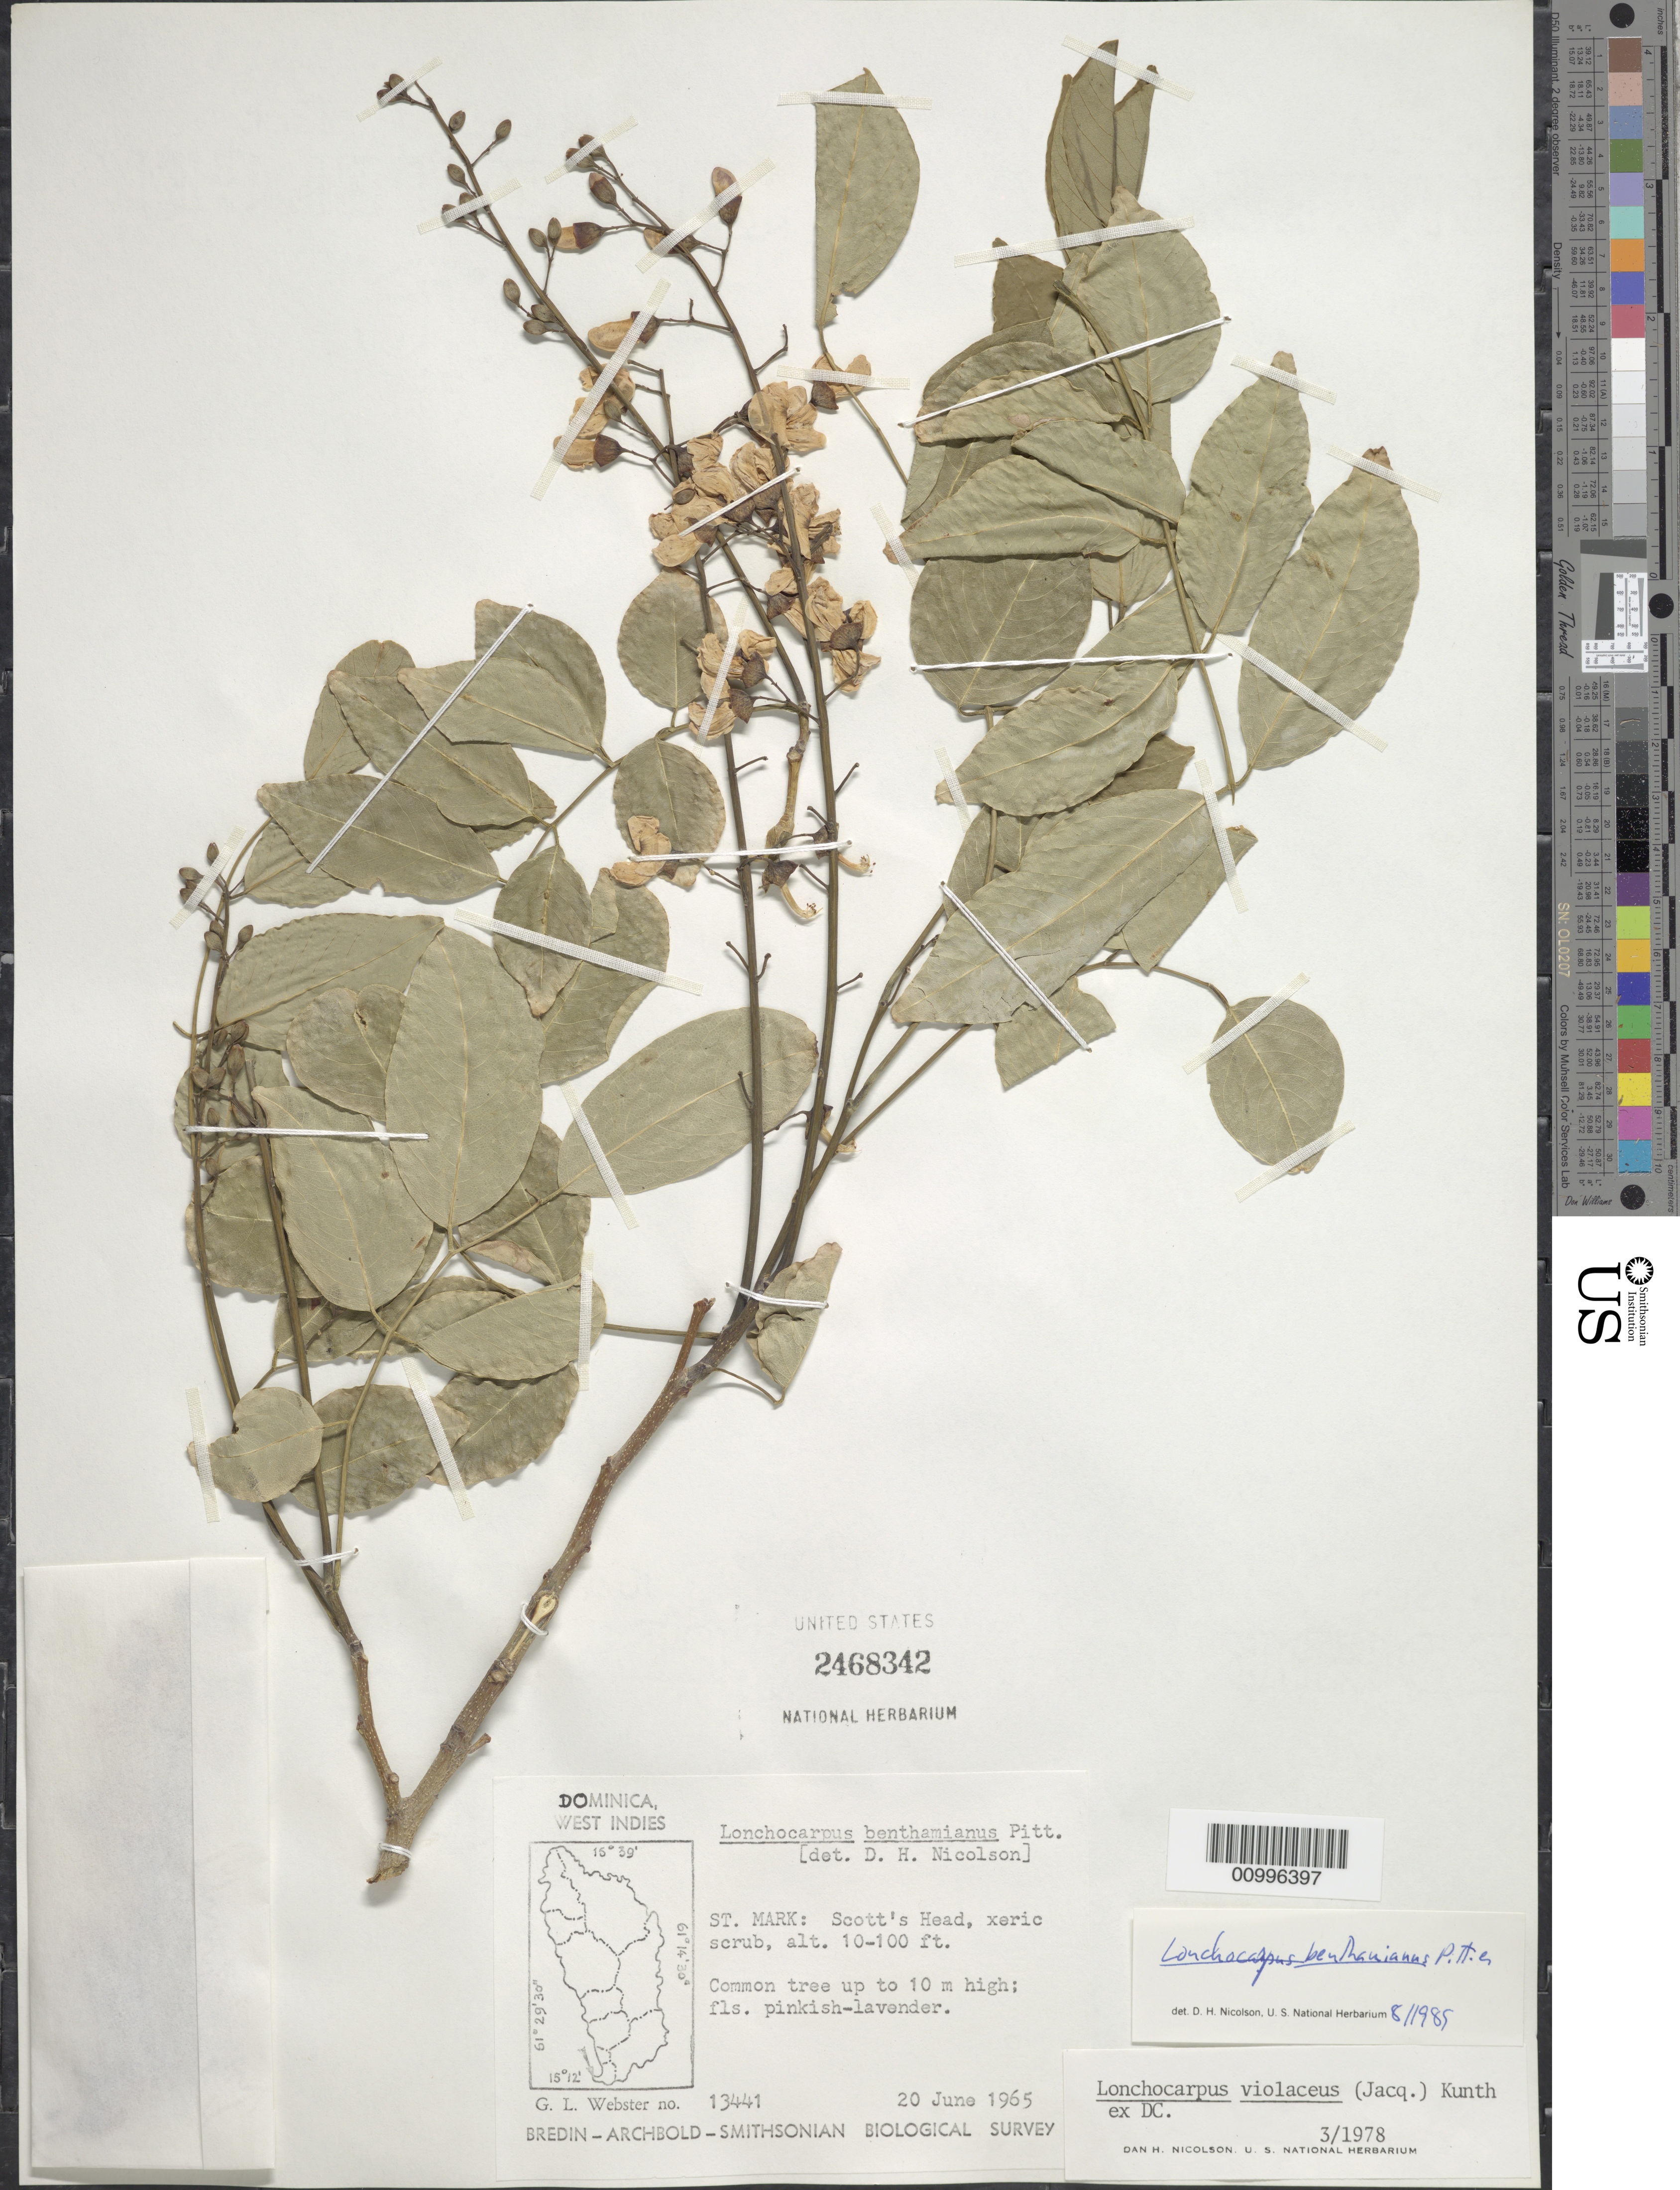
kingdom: Plantae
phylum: Tracheophyta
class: Magnoliopsida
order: Fabales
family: Fabaceae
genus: Lonchocarpus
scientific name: Lonchocarpus violaceus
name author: (Jacq.) DC.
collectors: G. L. Webster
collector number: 13441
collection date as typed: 20 Jun 1965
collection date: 1965-06-20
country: Dominica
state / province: St. Mark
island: Dominica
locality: Scott's head, xeric scrub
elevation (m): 3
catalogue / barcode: US 2468342